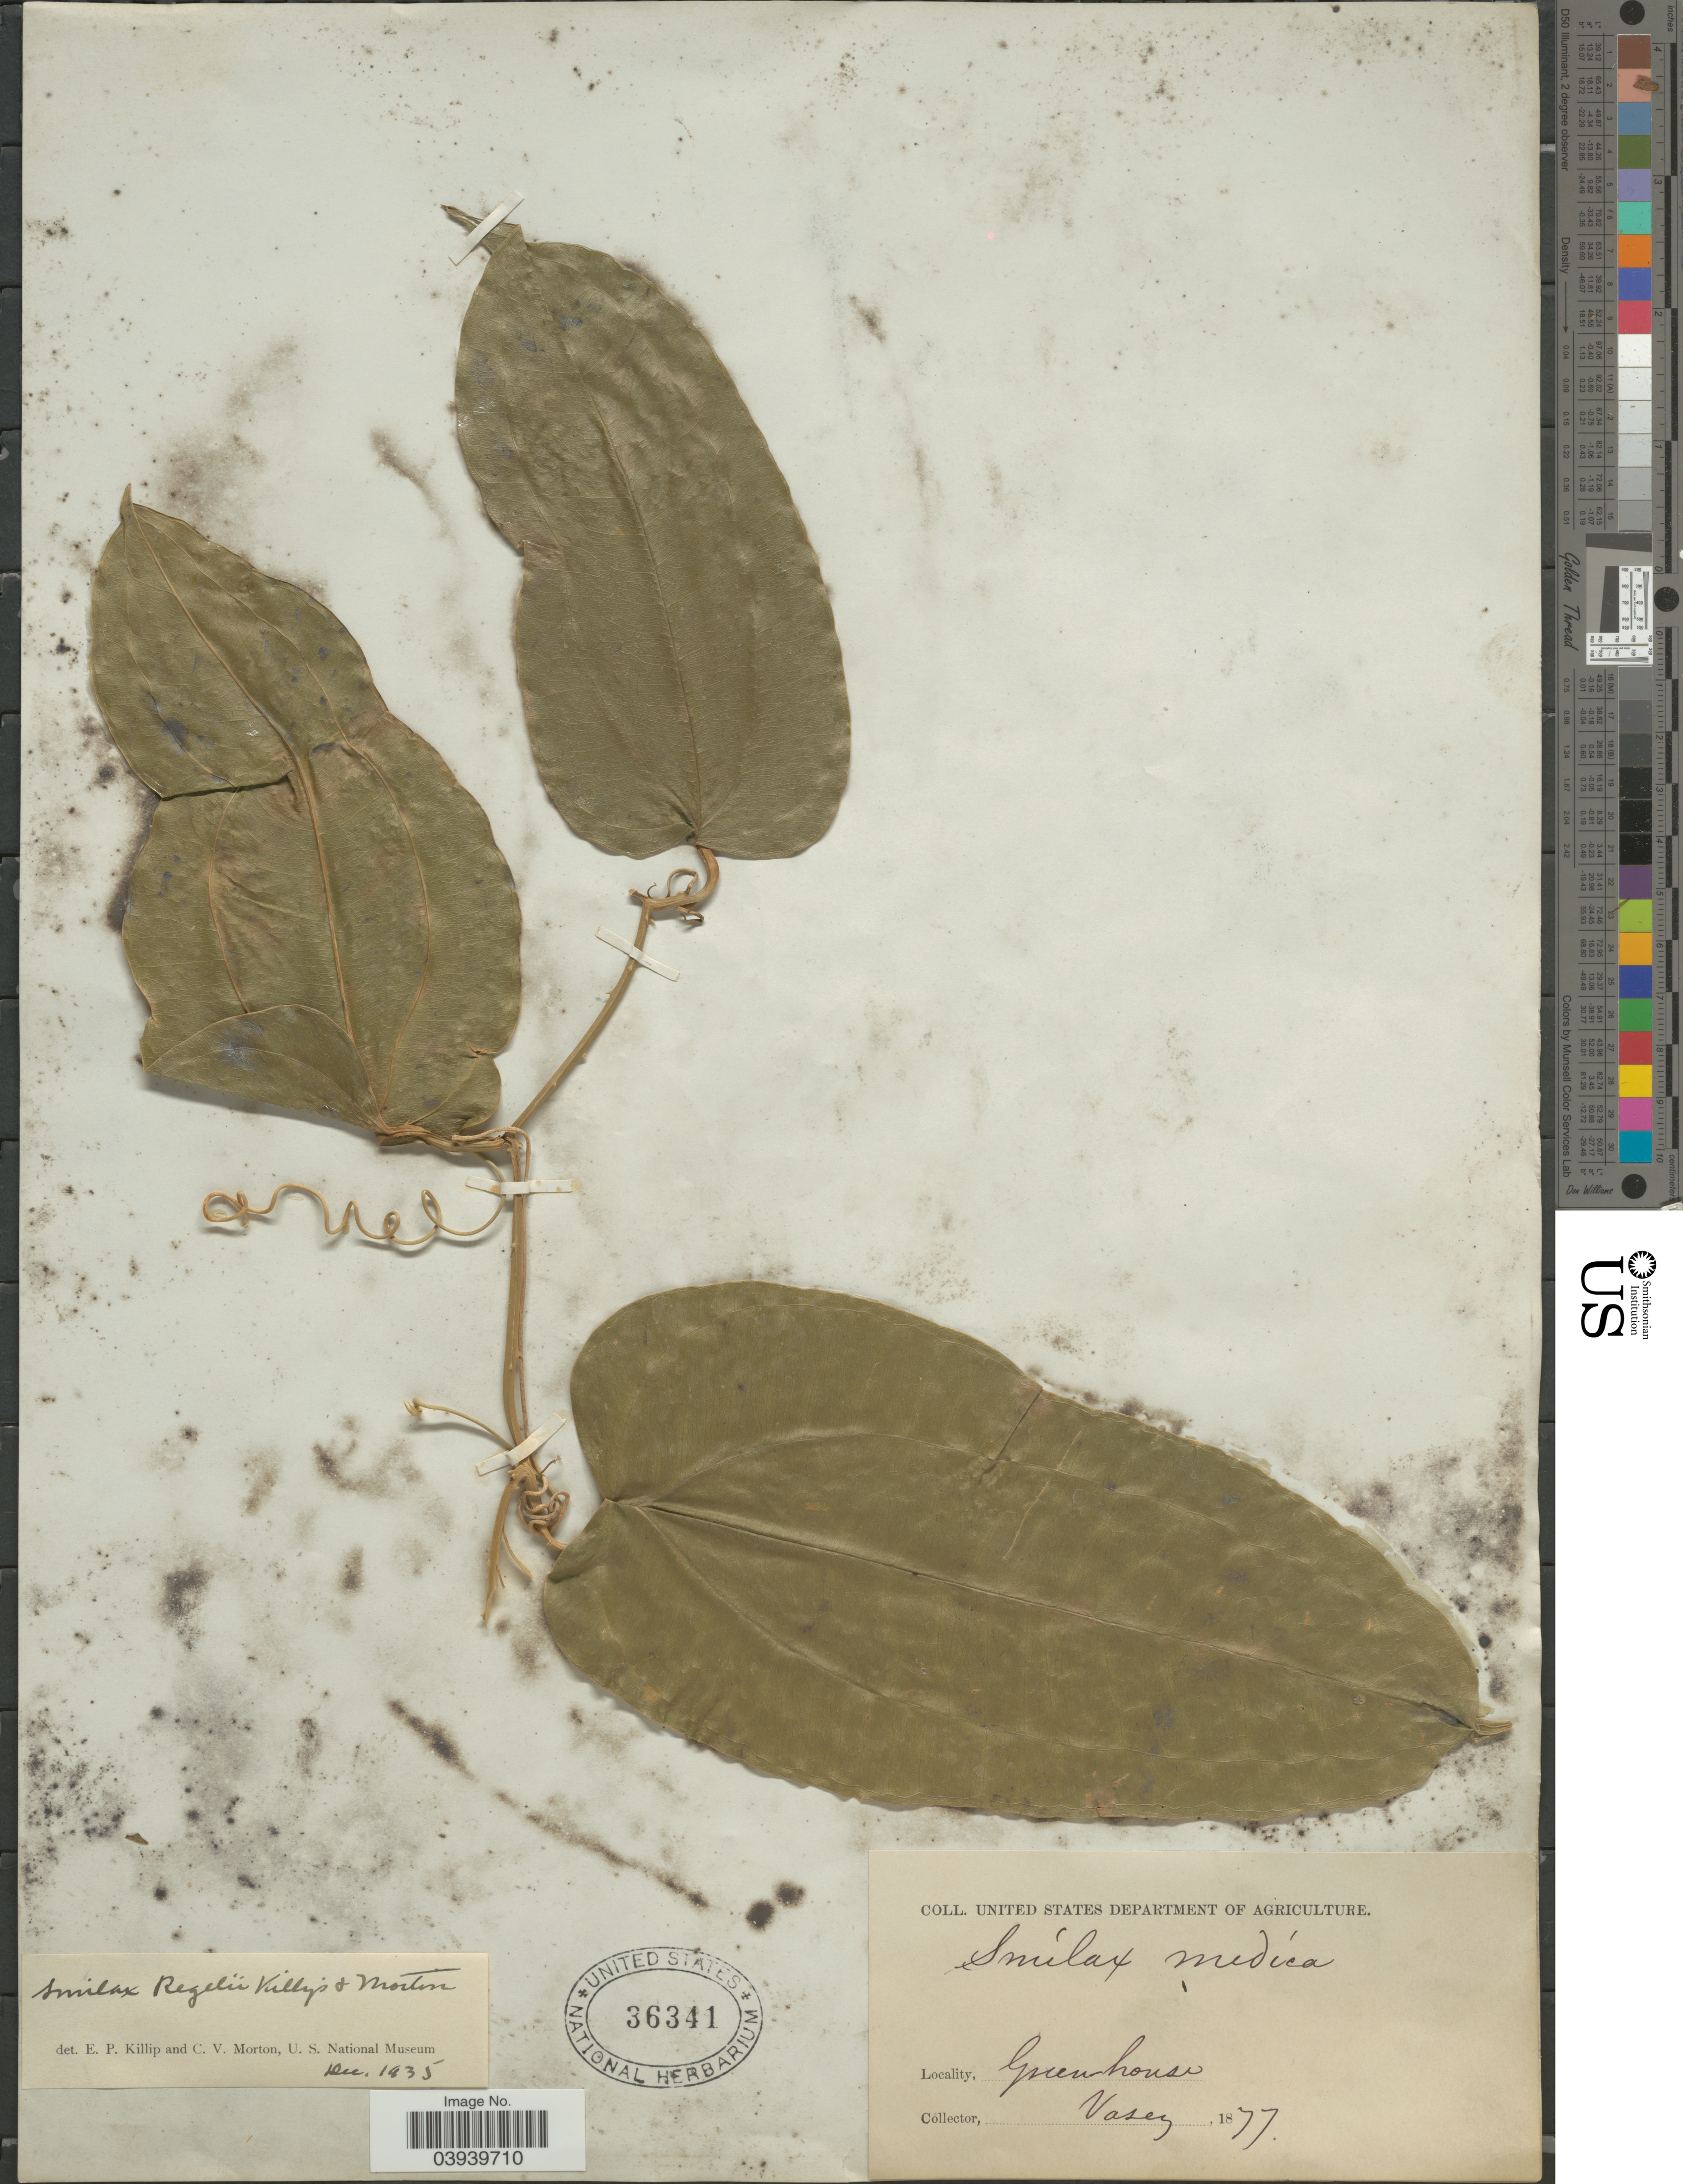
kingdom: Plantae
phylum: Tracheophyta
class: Liliopsida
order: Liliales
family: Smilacaceae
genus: Smilax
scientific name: Smilax regelii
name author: Killip & C.V. Morton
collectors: Vasey, --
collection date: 1877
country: United States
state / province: District of Columbia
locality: Green house.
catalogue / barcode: US 36341